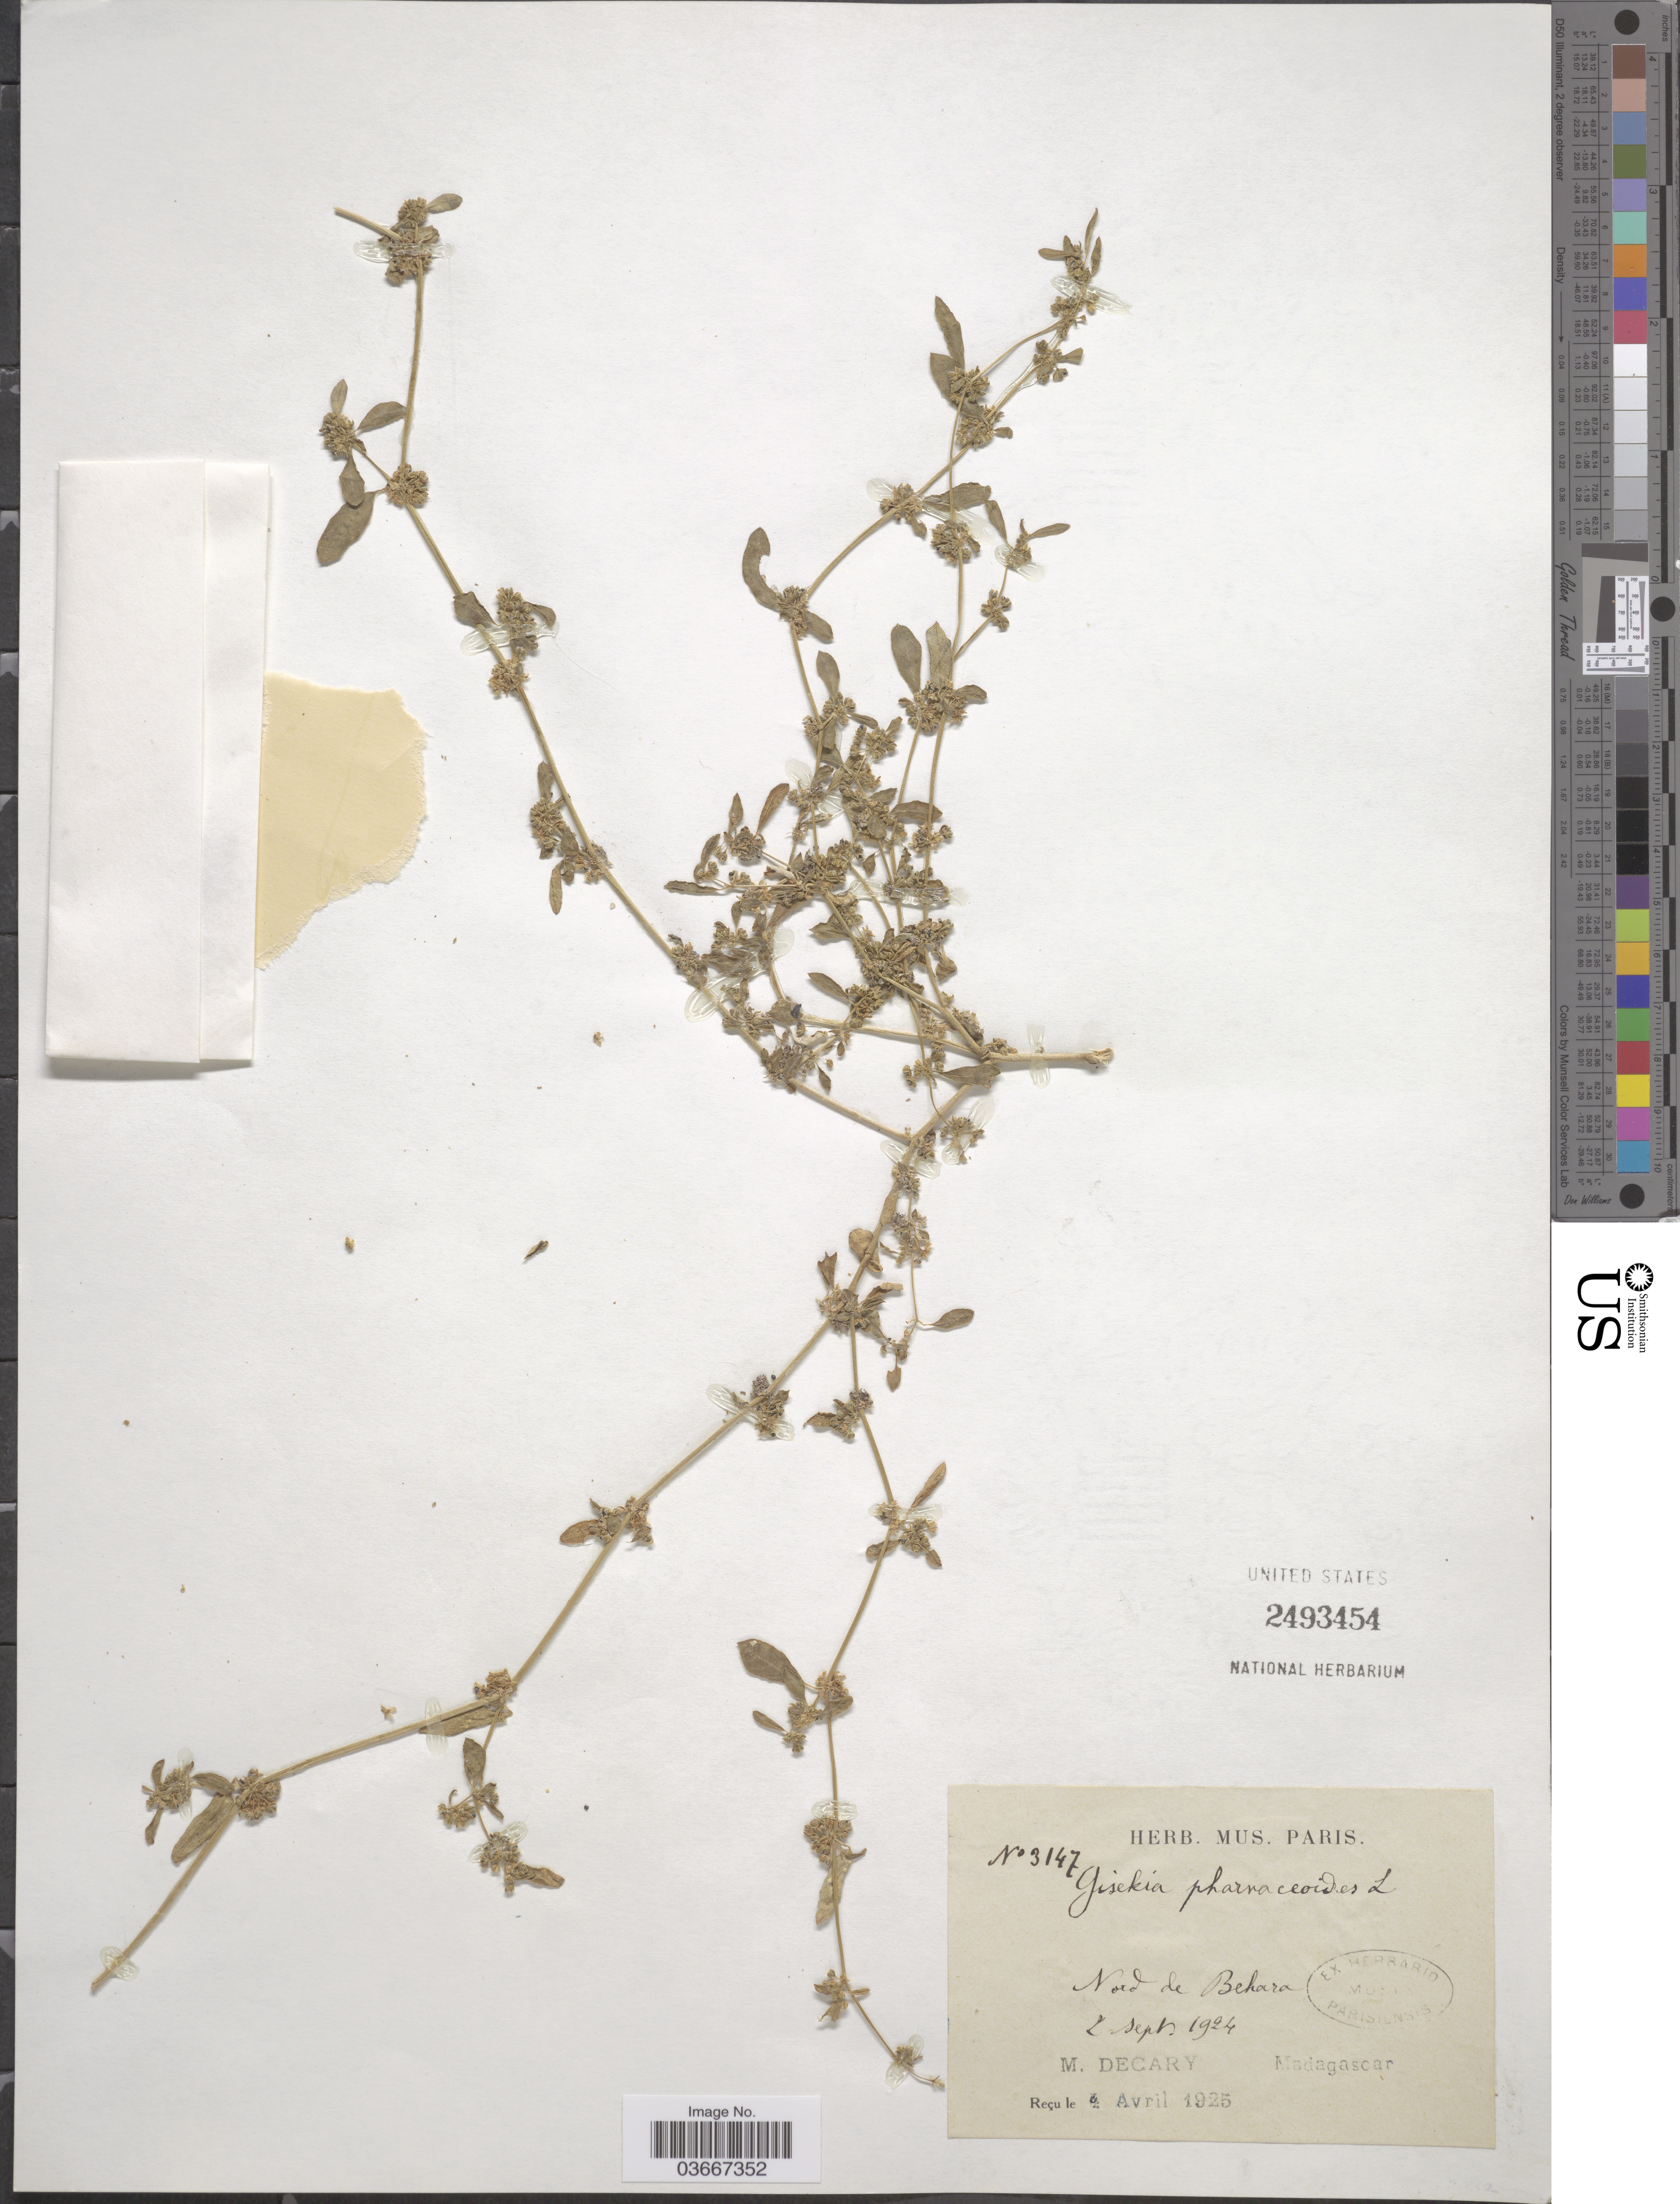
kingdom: Plantae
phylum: Tracheophyta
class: Magnoliopsida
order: Caryophyllales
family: Gisekiaceae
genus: Gisekia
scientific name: Gisekia pharnaceoides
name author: L.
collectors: R. Decary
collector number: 3147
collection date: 1924-09-02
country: Madagascar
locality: Nord de Behara.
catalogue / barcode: US 2493454